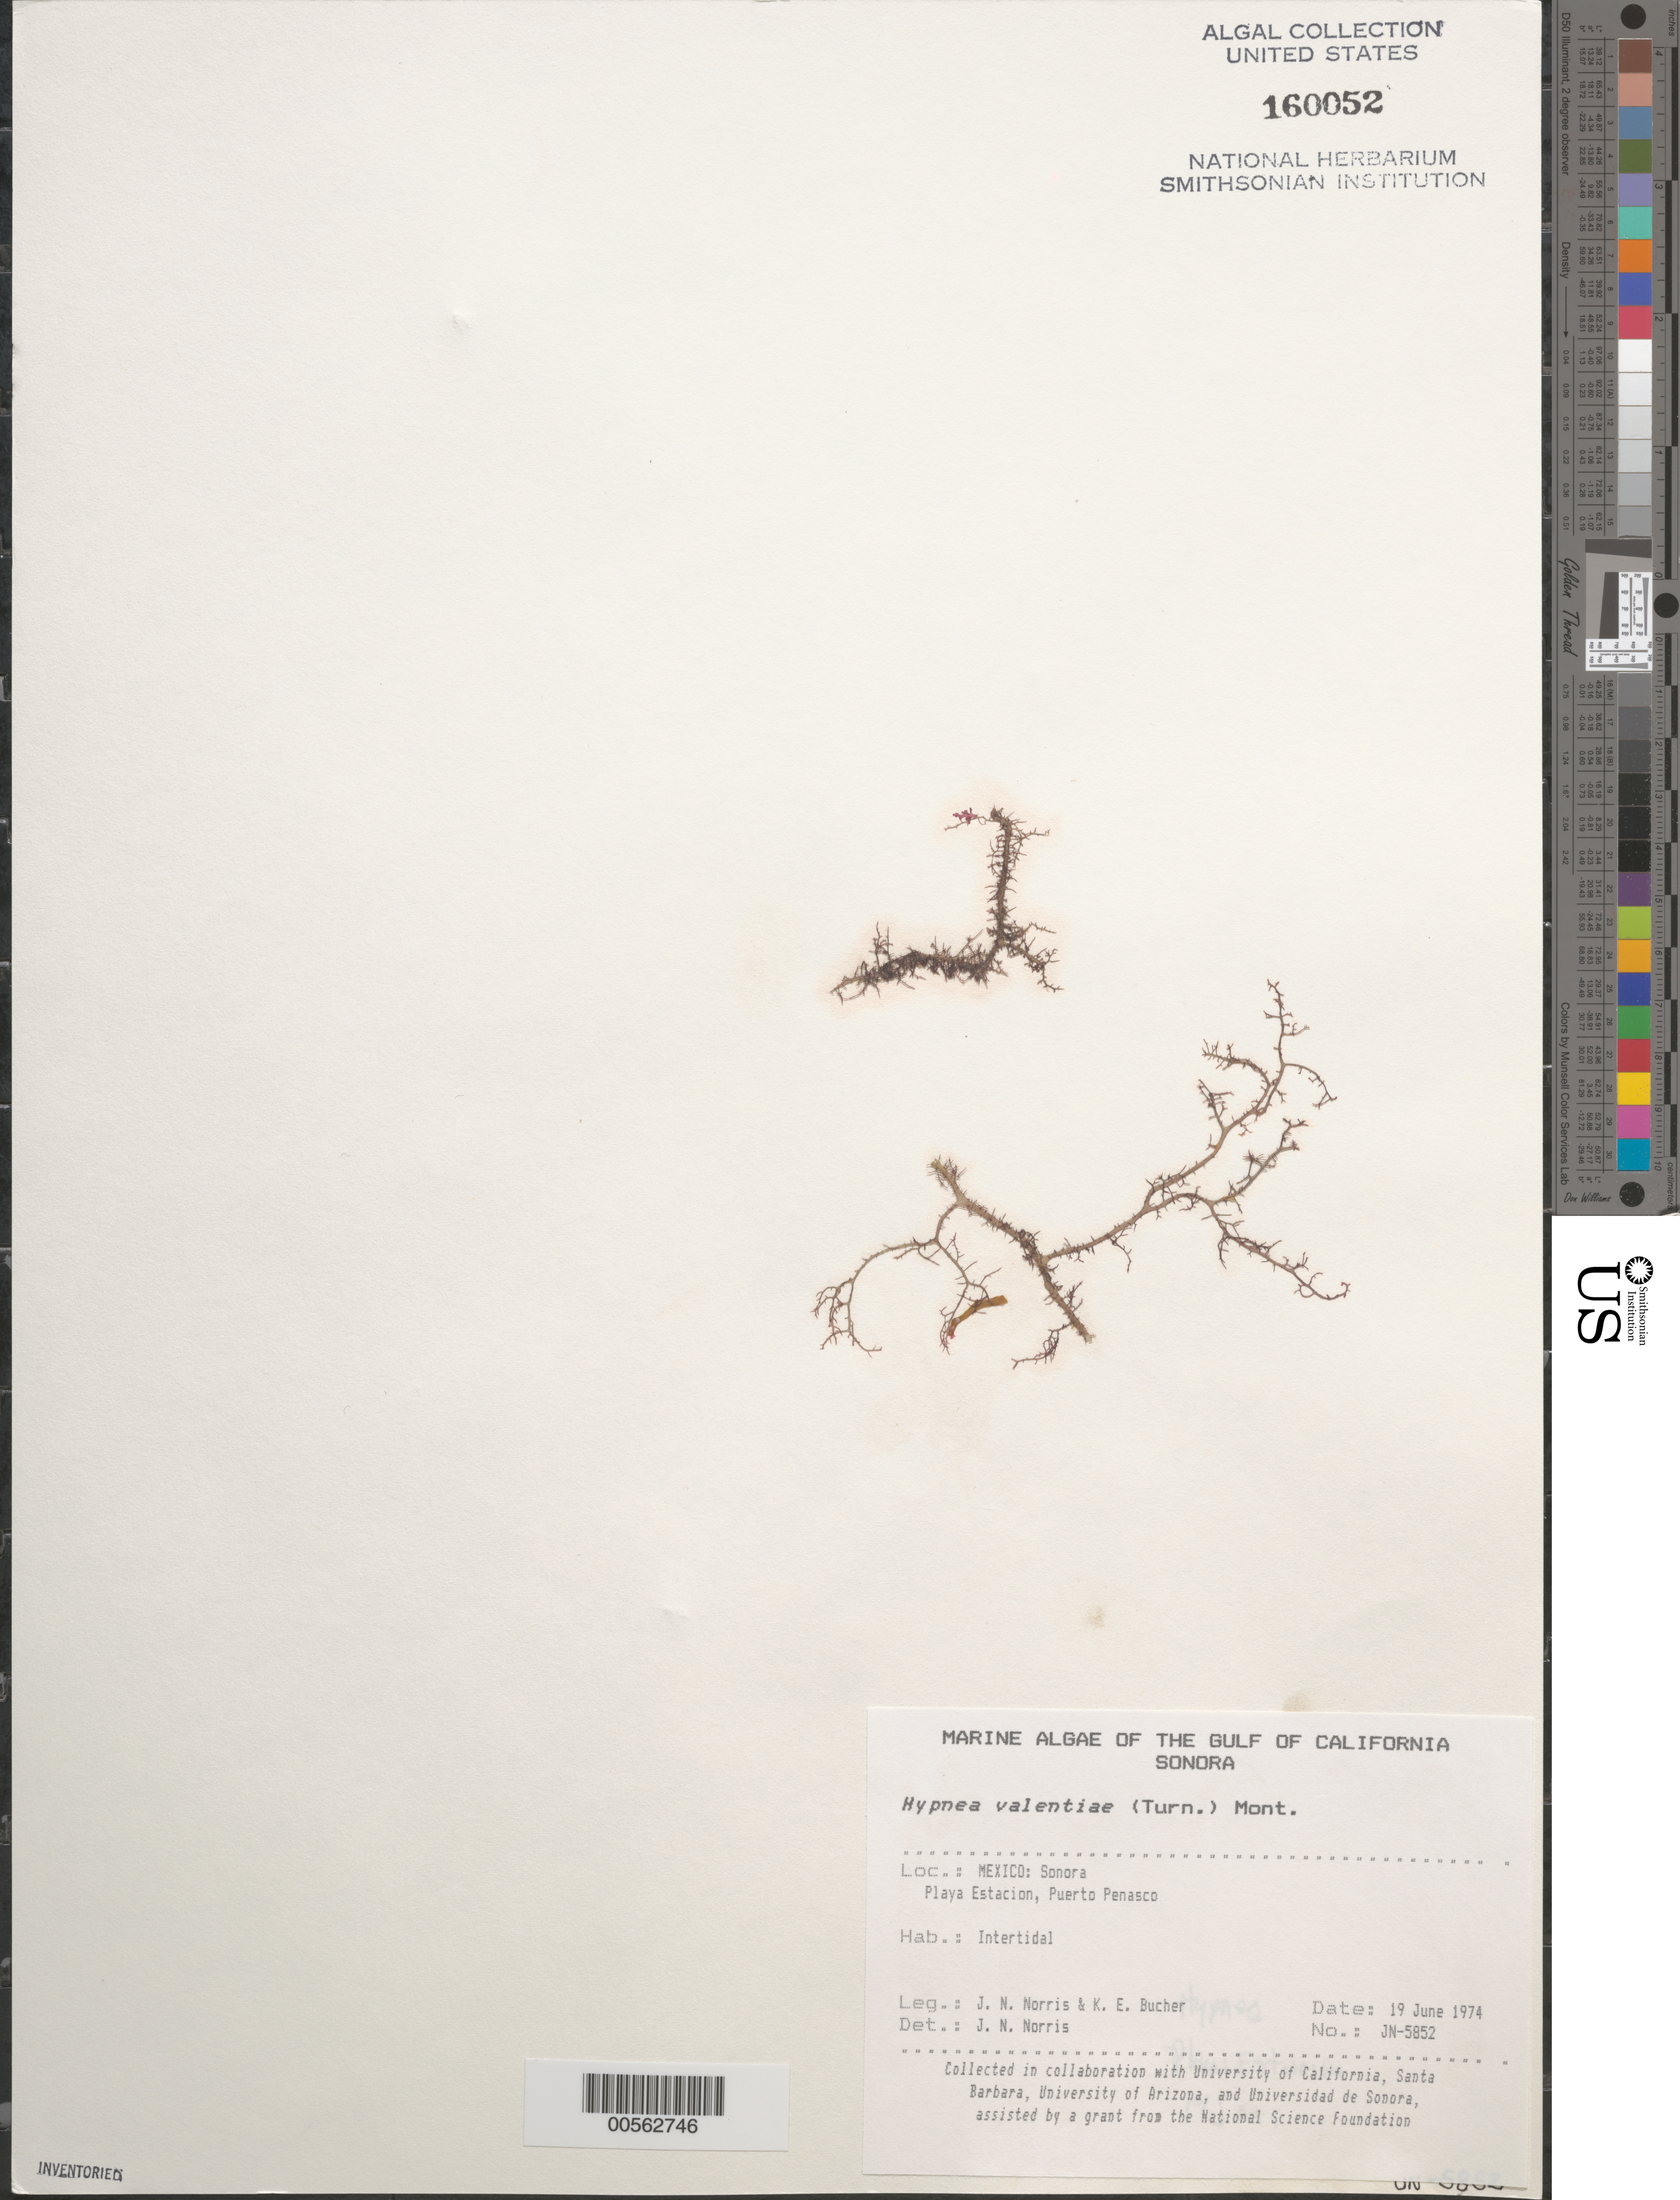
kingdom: Plantae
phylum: Rhodophyta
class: Florideophyceae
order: Gigartinales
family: Cystocloniaceae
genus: Hypnea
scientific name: Hypnea valentiae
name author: (Turner) Mont.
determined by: Norris, James N.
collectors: J. N. Norris & K. E. Bucher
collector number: JN-5852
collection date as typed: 19 Jun 1974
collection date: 1974-06-19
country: Mexico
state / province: Sonora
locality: Playa Estacion, Puerto Penasco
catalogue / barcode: US 160052